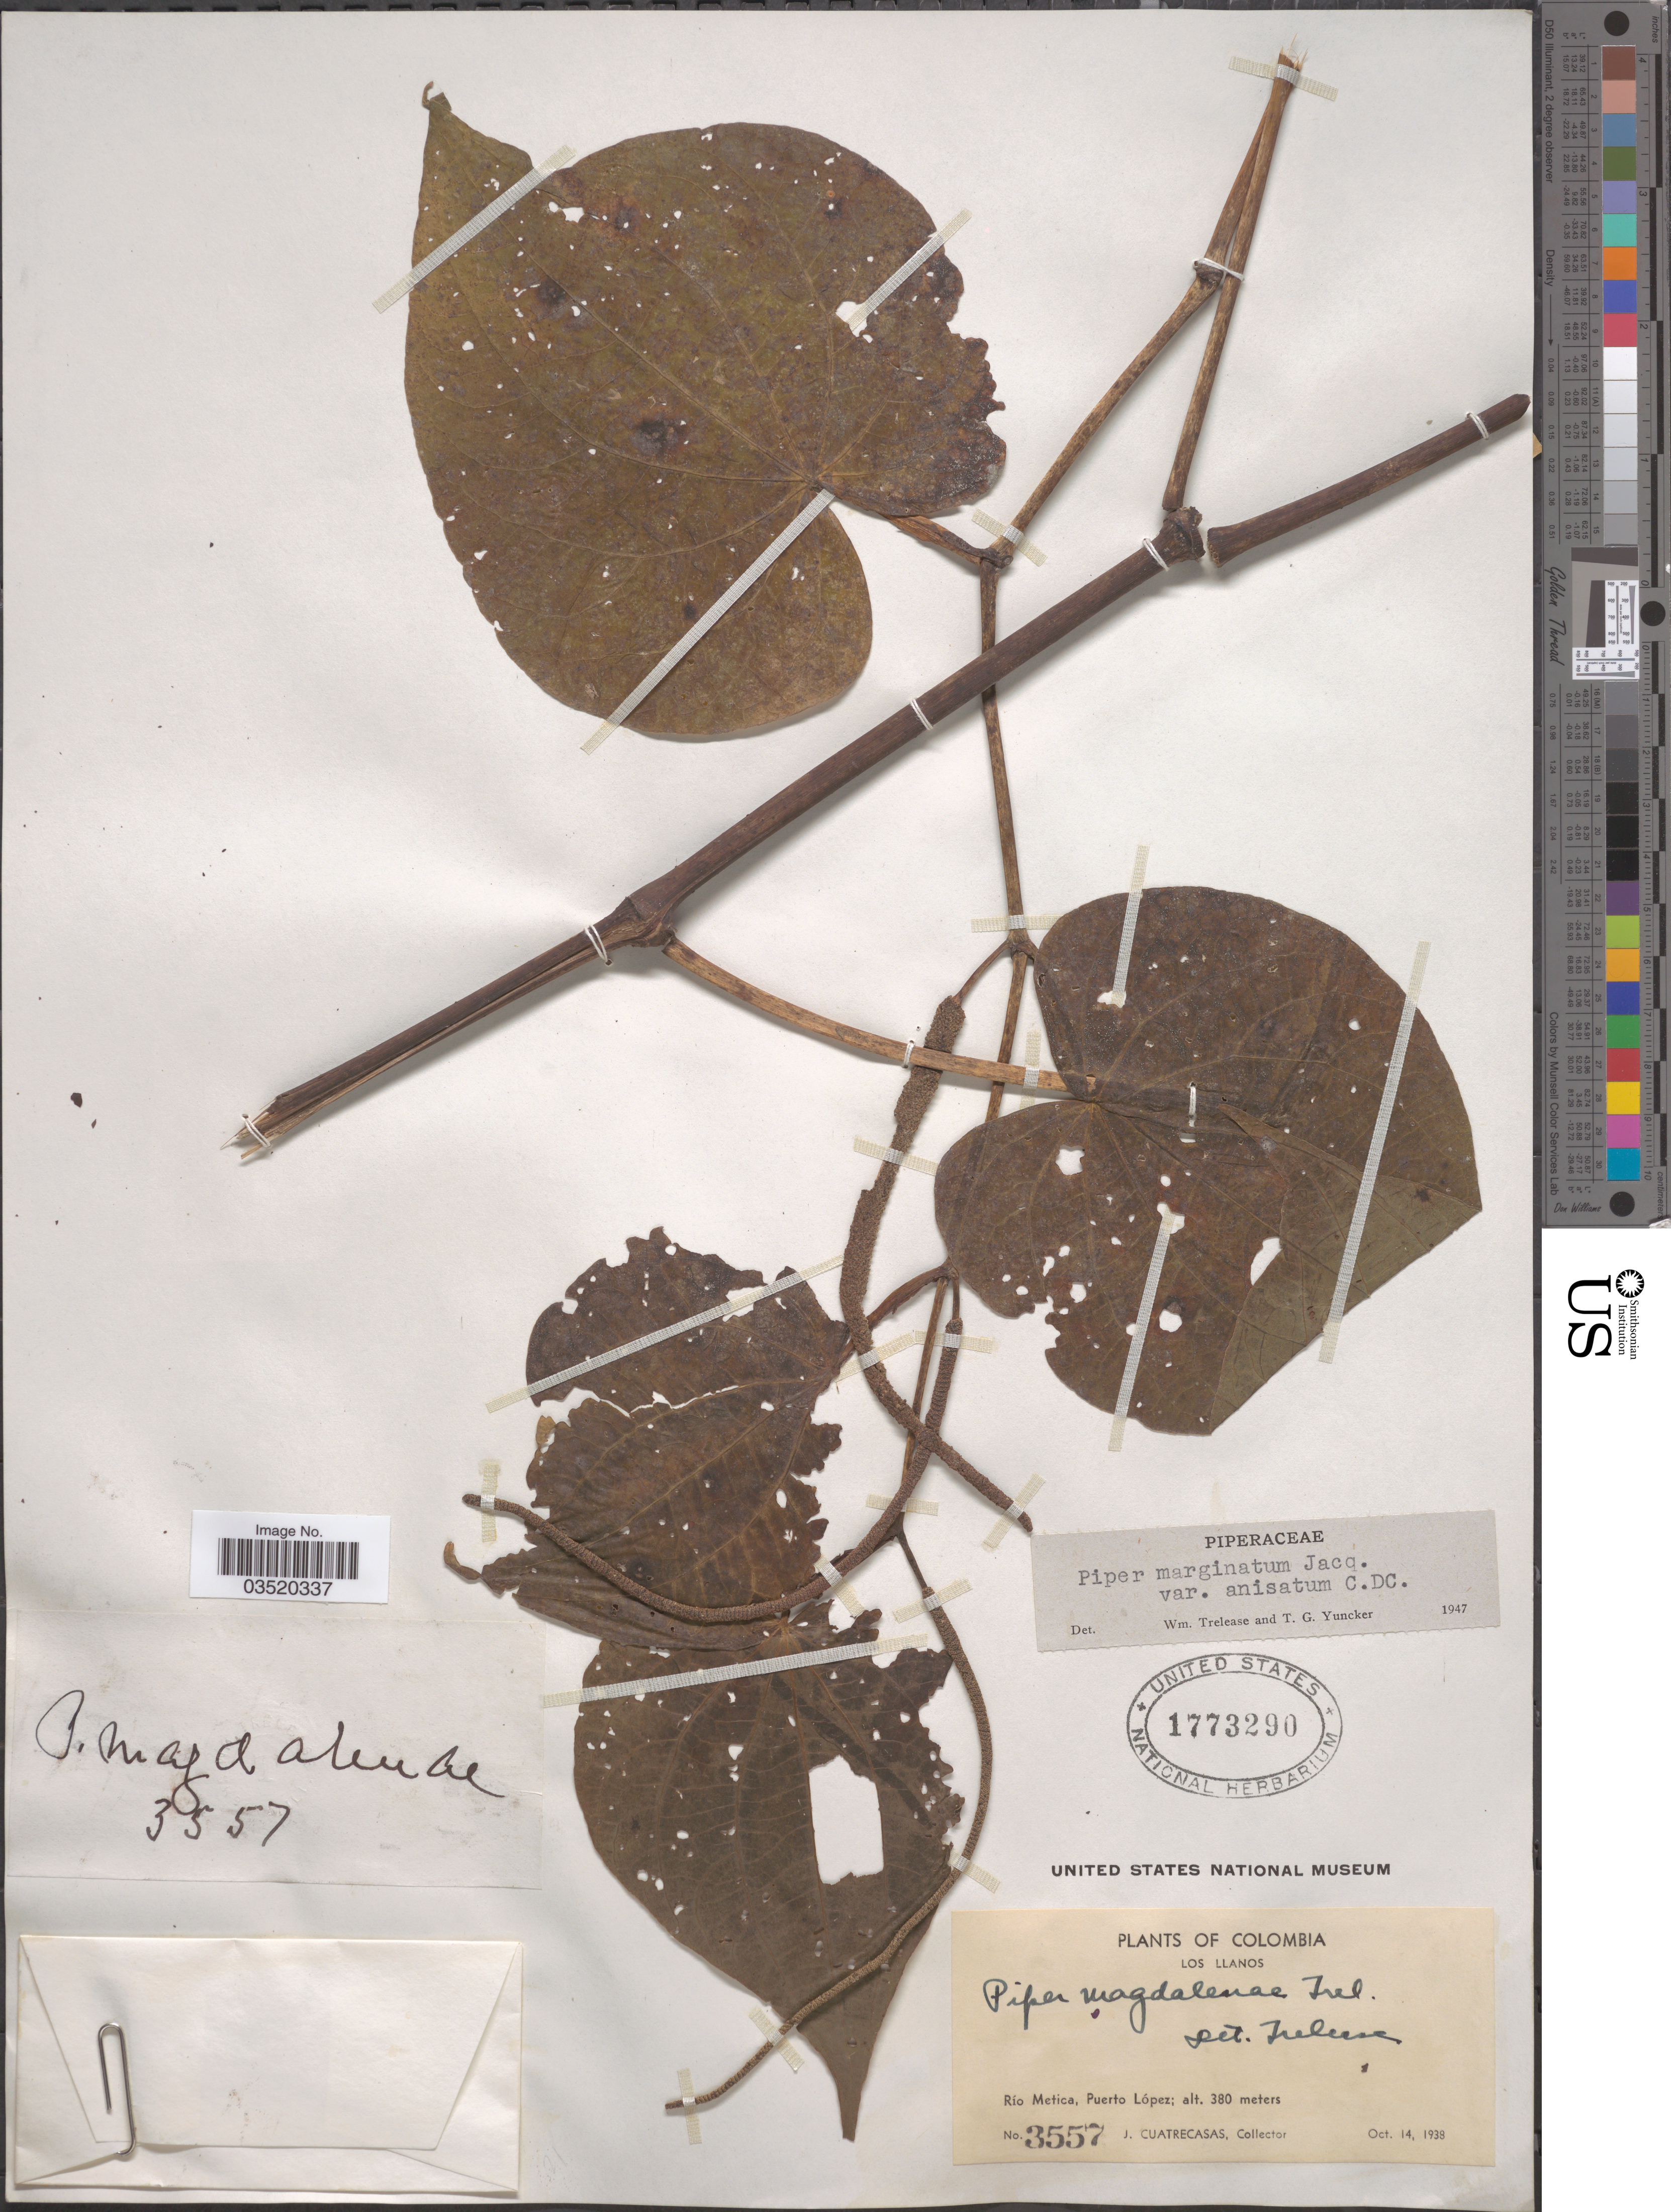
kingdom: Plantae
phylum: Tracheophyta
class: Magnoliopsida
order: Piperales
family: Piperaceae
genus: Piper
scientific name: Piper marginatum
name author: Jacq.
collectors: J. Cuatrecasas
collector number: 3557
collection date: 1938-10-14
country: Colombia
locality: Los Llanos. Río Metica, Puerto López.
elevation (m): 380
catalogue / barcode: US 1773290